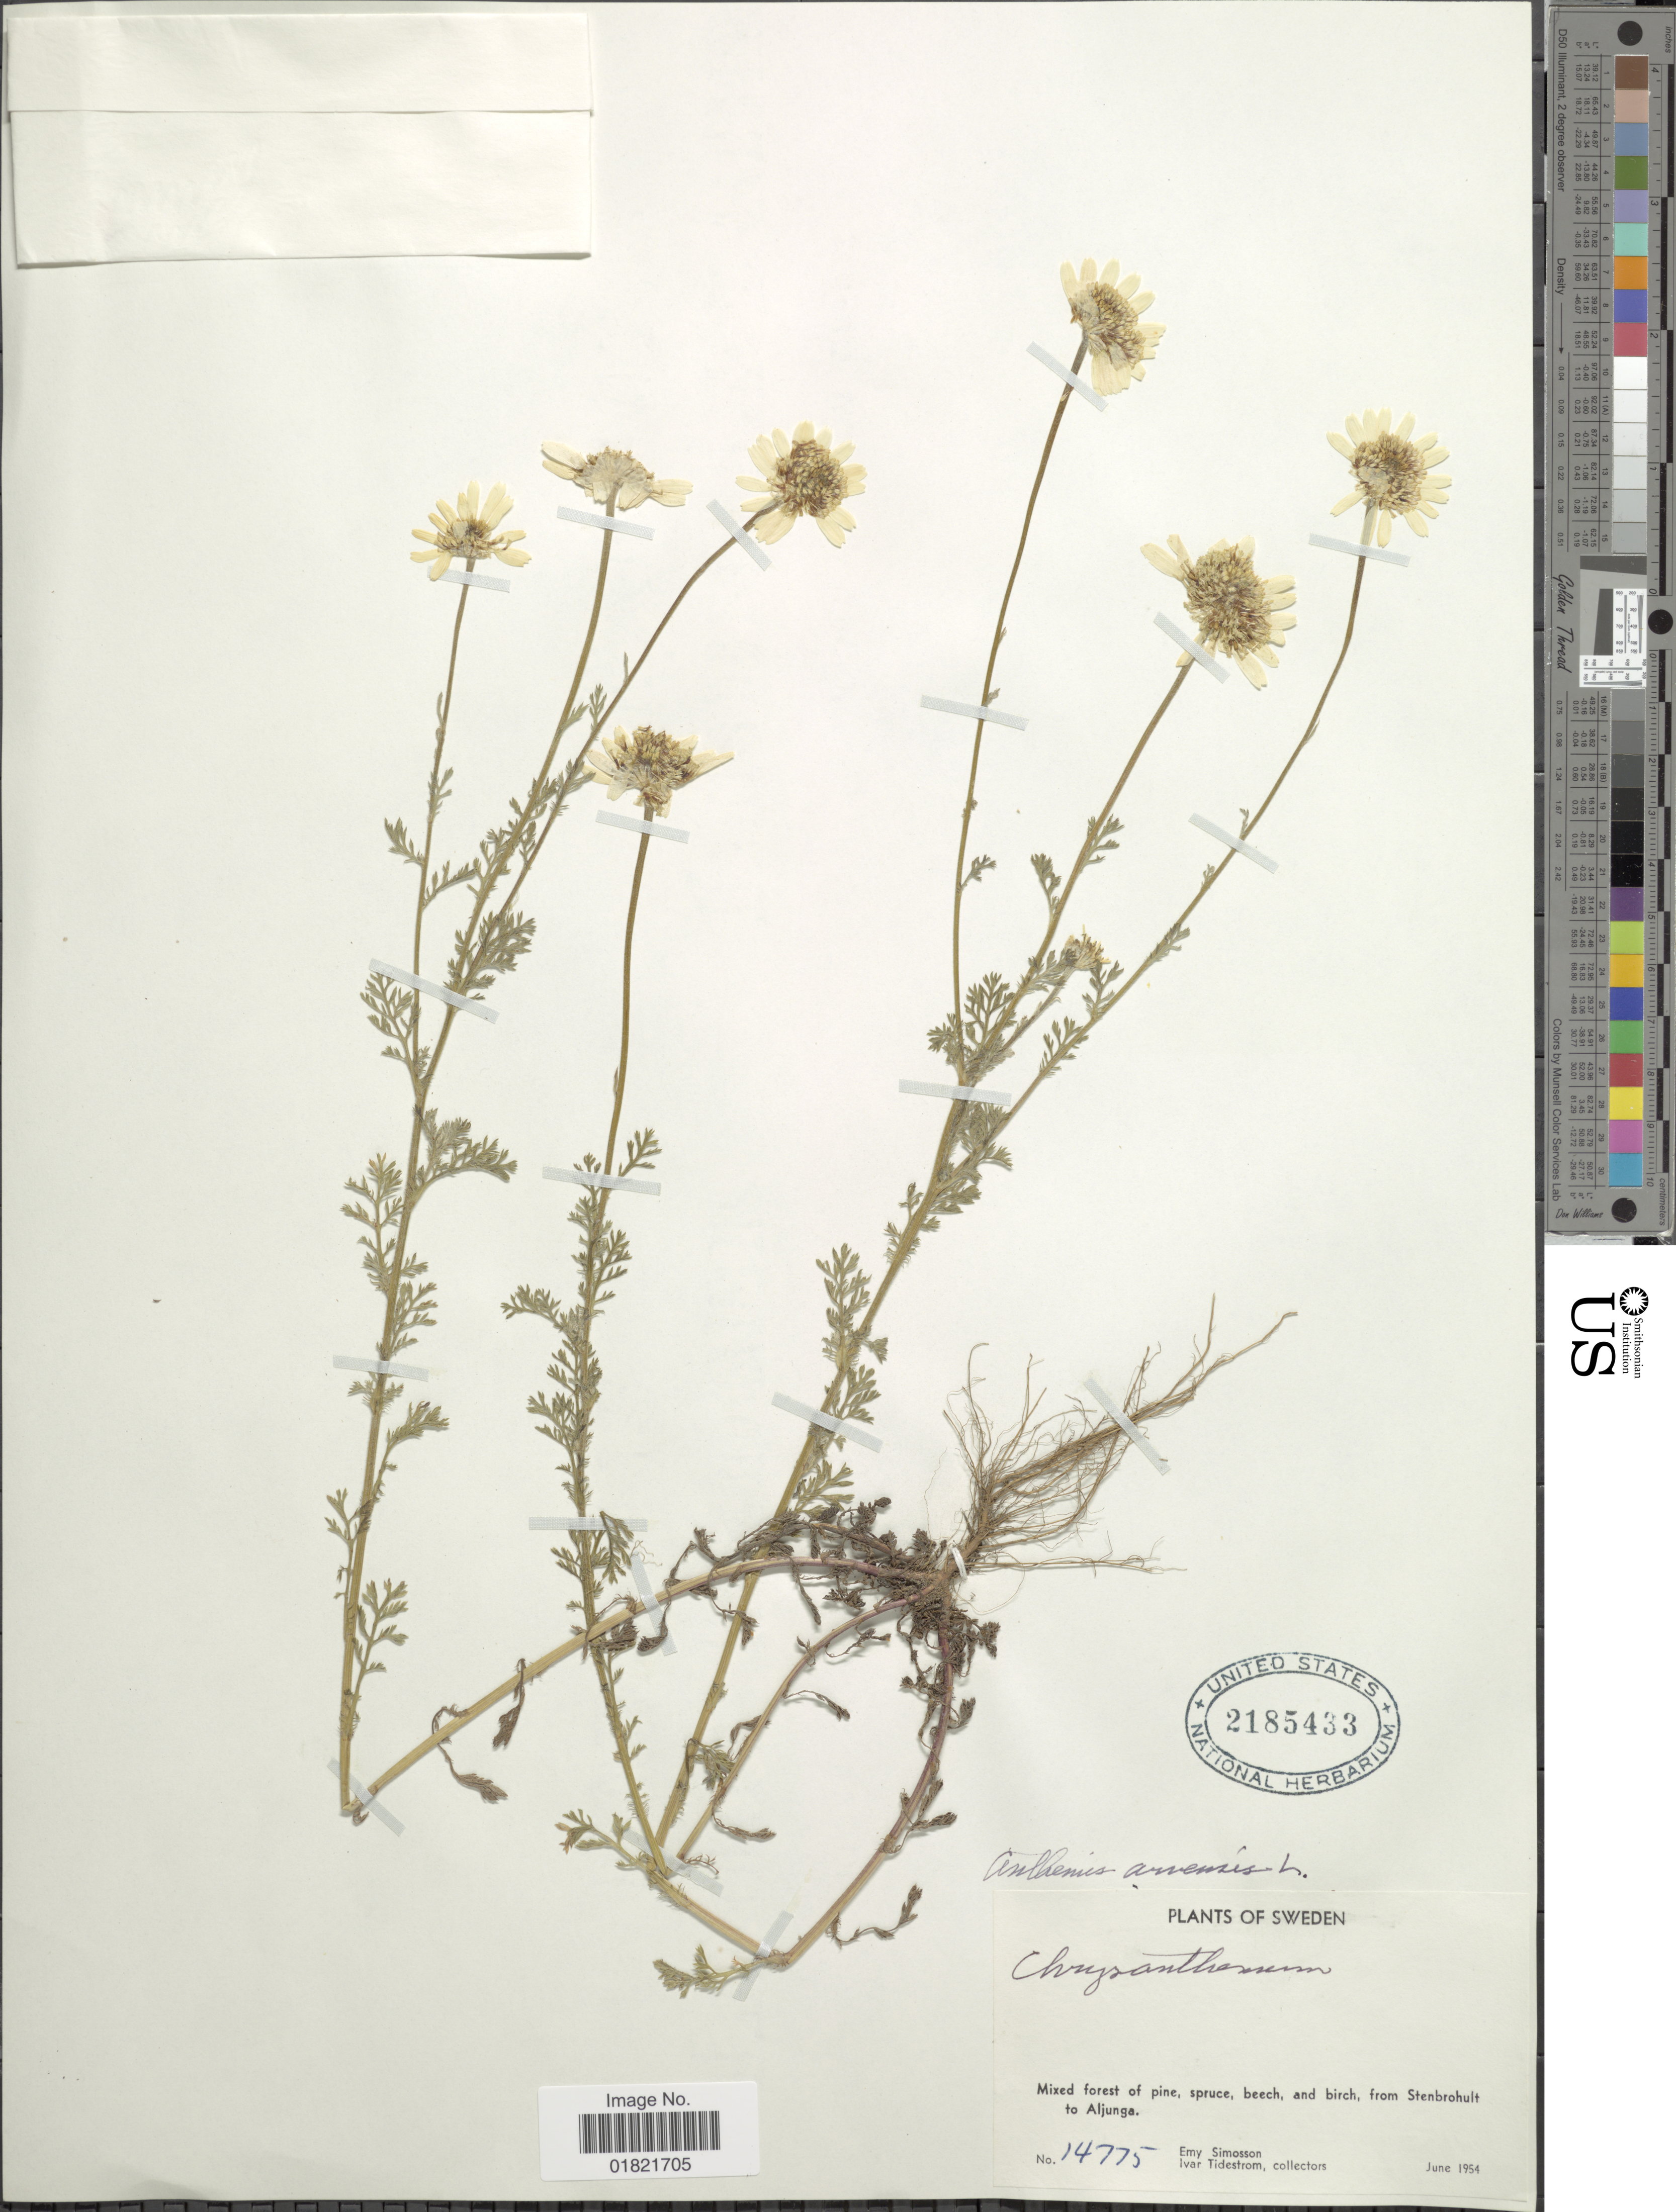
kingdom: Plantae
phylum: Tracheophyta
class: Magnoliopsida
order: Asterales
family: Asteraceae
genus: Anthemis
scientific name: Anthemis arvensis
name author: L.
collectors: E. Simosson & I. F. Tidestrom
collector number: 14775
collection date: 1954-06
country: Sweden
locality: From Stenbrohult to Aljunga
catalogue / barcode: US 2185433